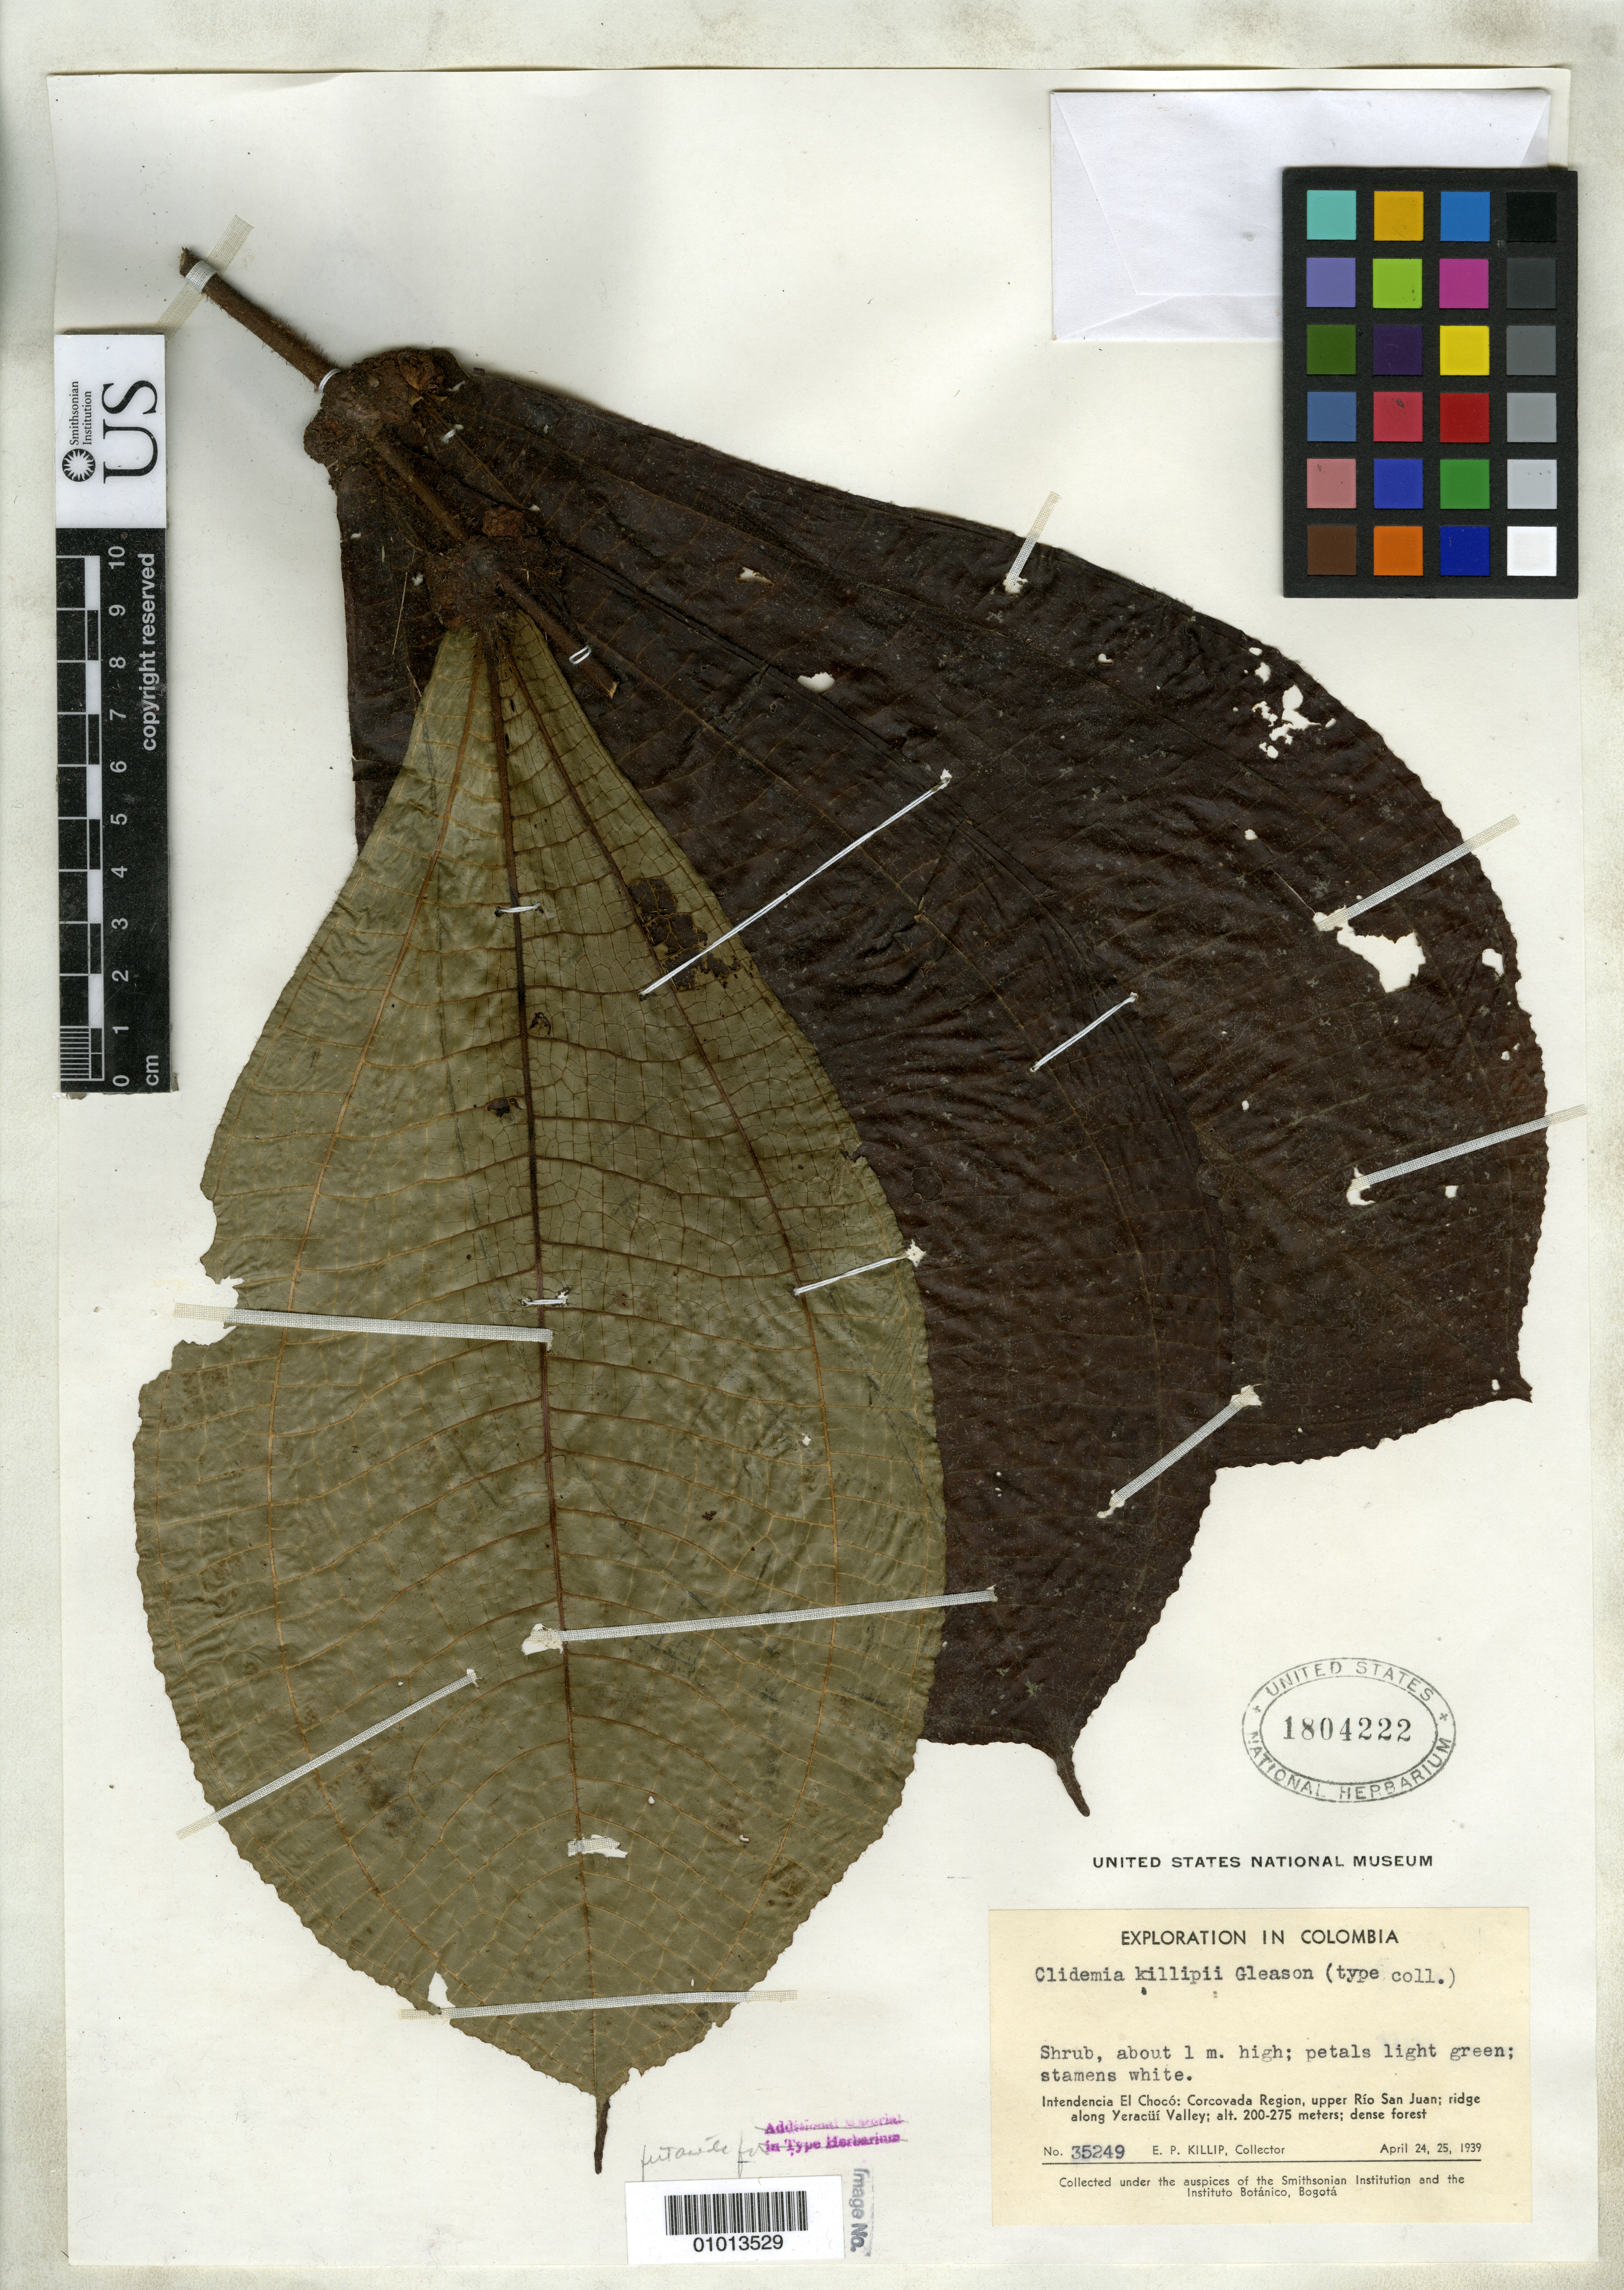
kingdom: Plantae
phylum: Tracheophyta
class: Magnoliopsida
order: Myrtales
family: Melastomataceae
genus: Clidemia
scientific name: Clidemia killipii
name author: Gleason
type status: Isotype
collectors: E. P. Killip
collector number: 35249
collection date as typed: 24 Apr 1939 to 25 Apr 1939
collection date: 1939-04-24/1939-04-25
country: Colombia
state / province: Chocó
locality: Corcovada region, Upper Rio San Juan; ridge along Yeracui Valley.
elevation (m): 200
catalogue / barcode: US 1804222